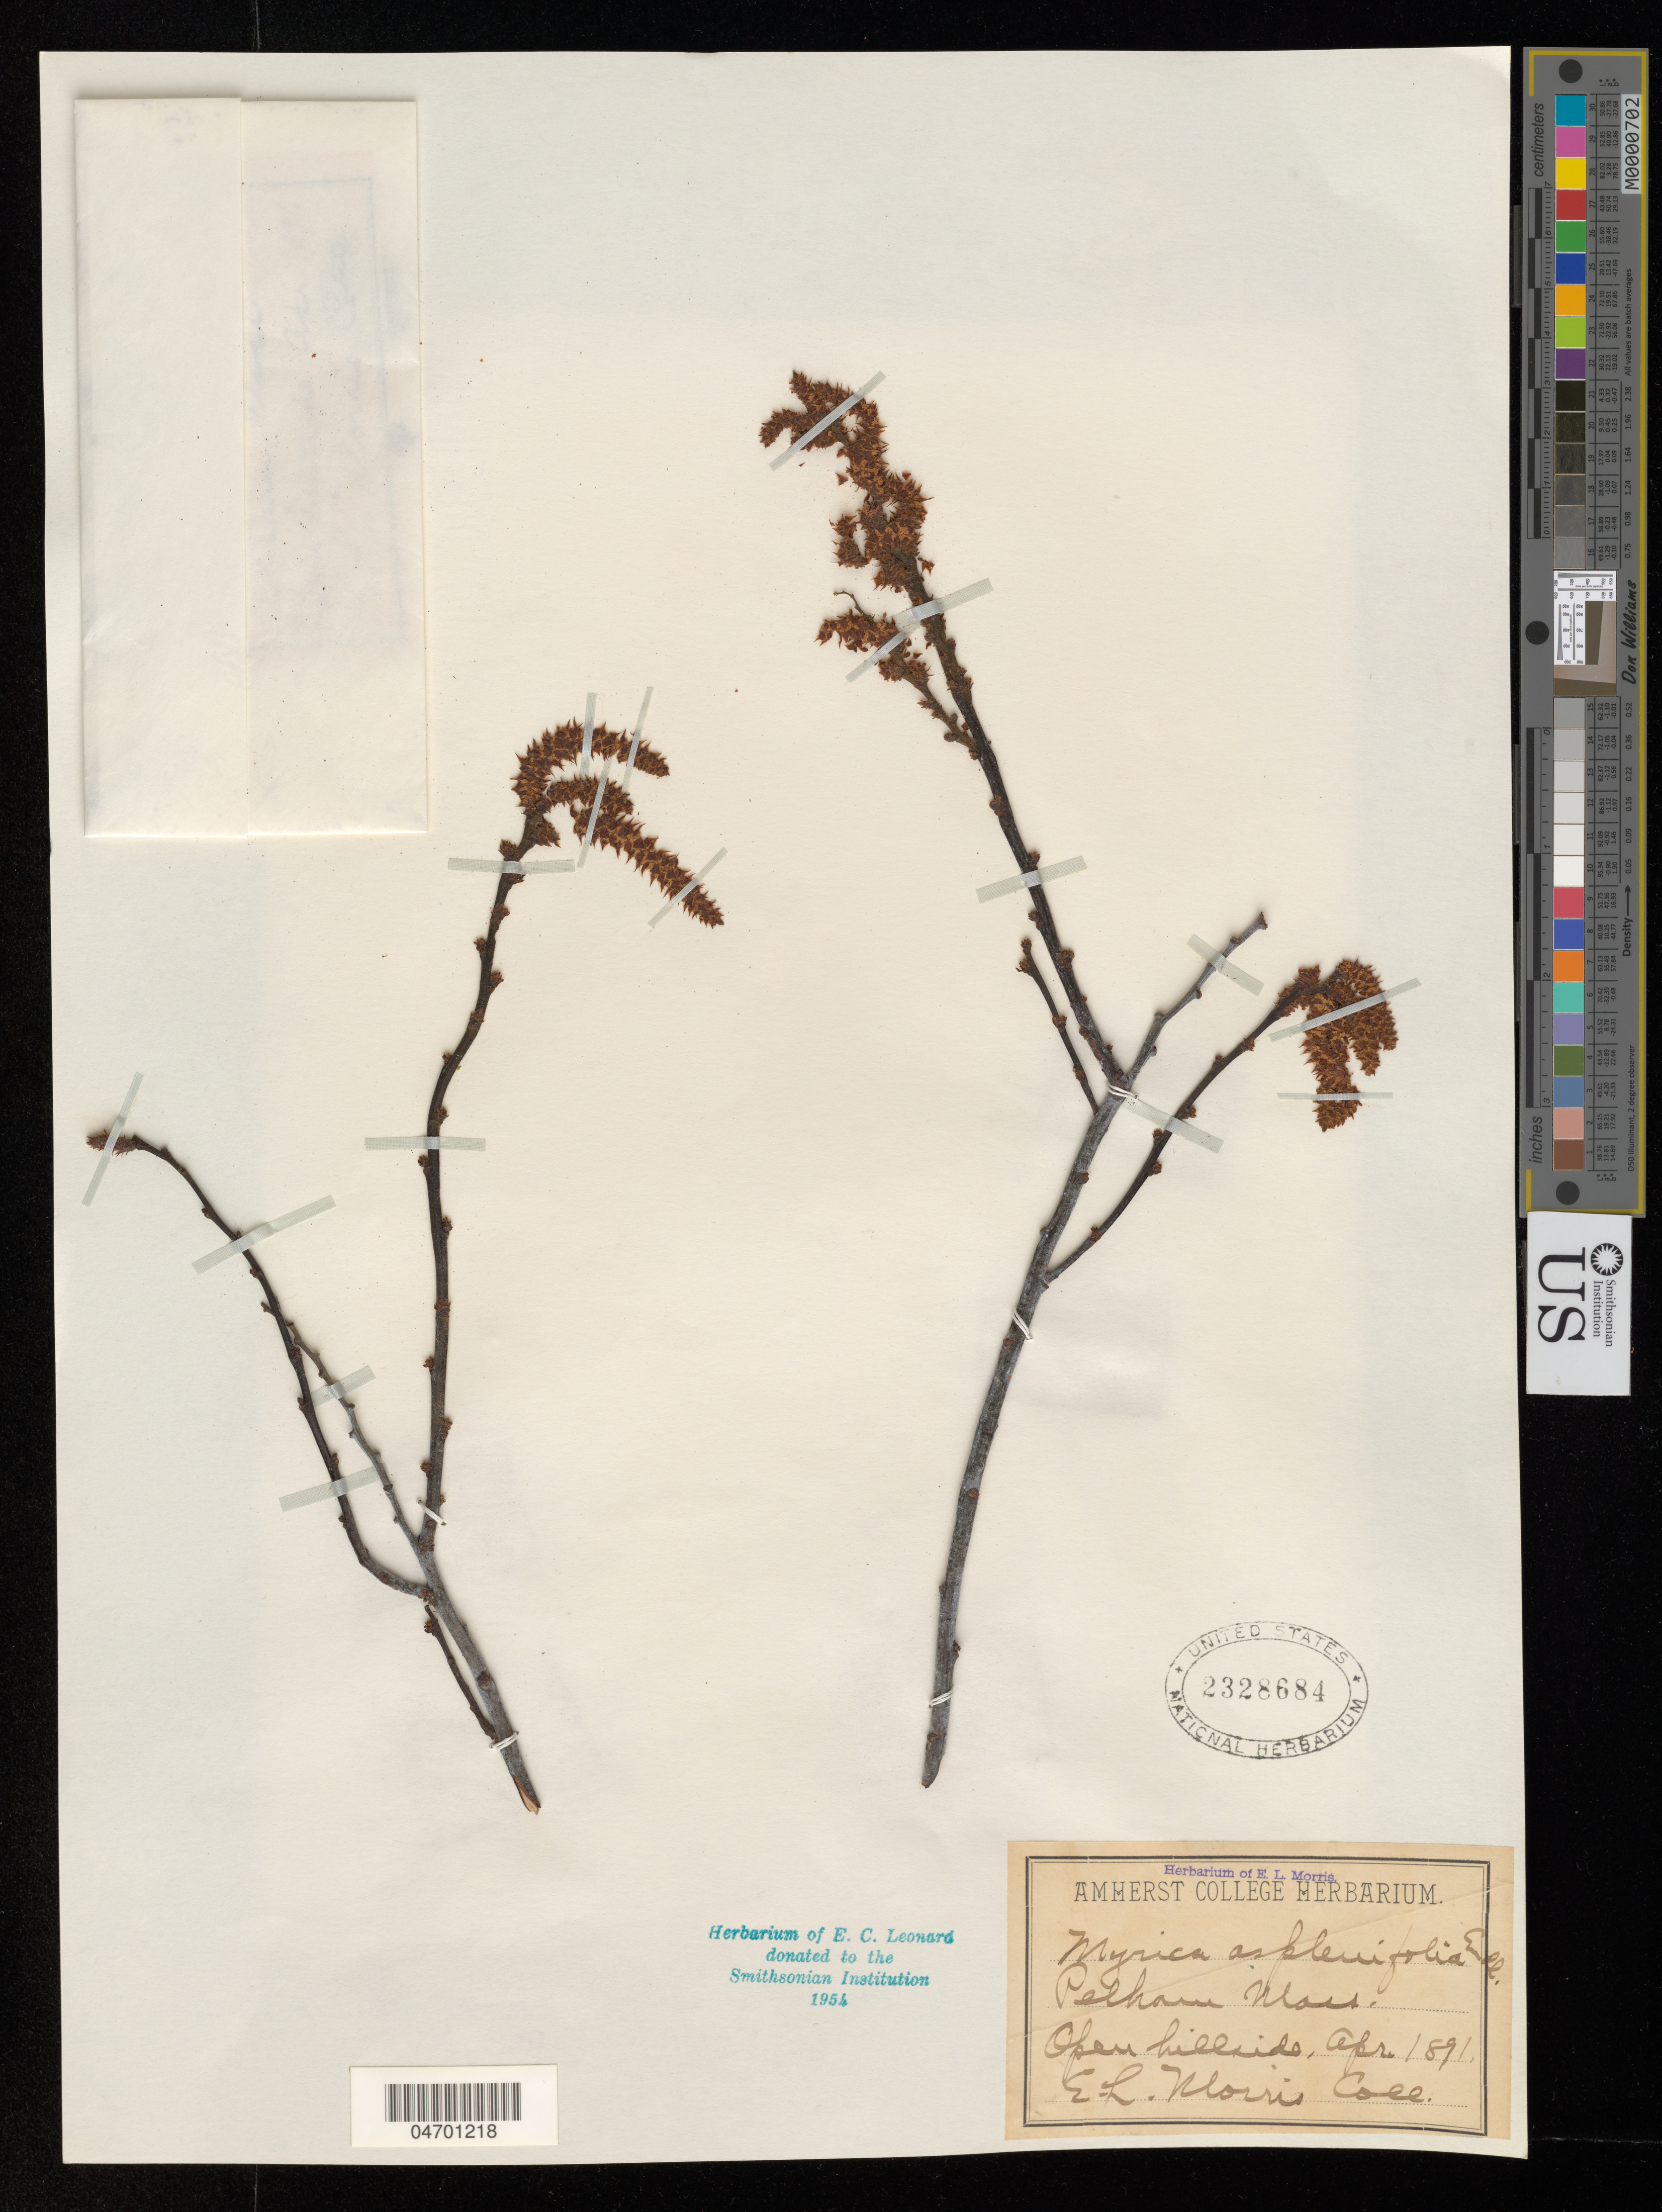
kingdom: Plantae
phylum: Tracheophyta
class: Magnoliopsida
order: Fagales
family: Myricaceae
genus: Myrica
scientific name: Myrica aspleniifolia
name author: L.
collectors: E. Morris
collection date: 1891-04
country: United States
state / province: Massachusetts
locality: Pelham.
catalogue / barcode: US 2328684